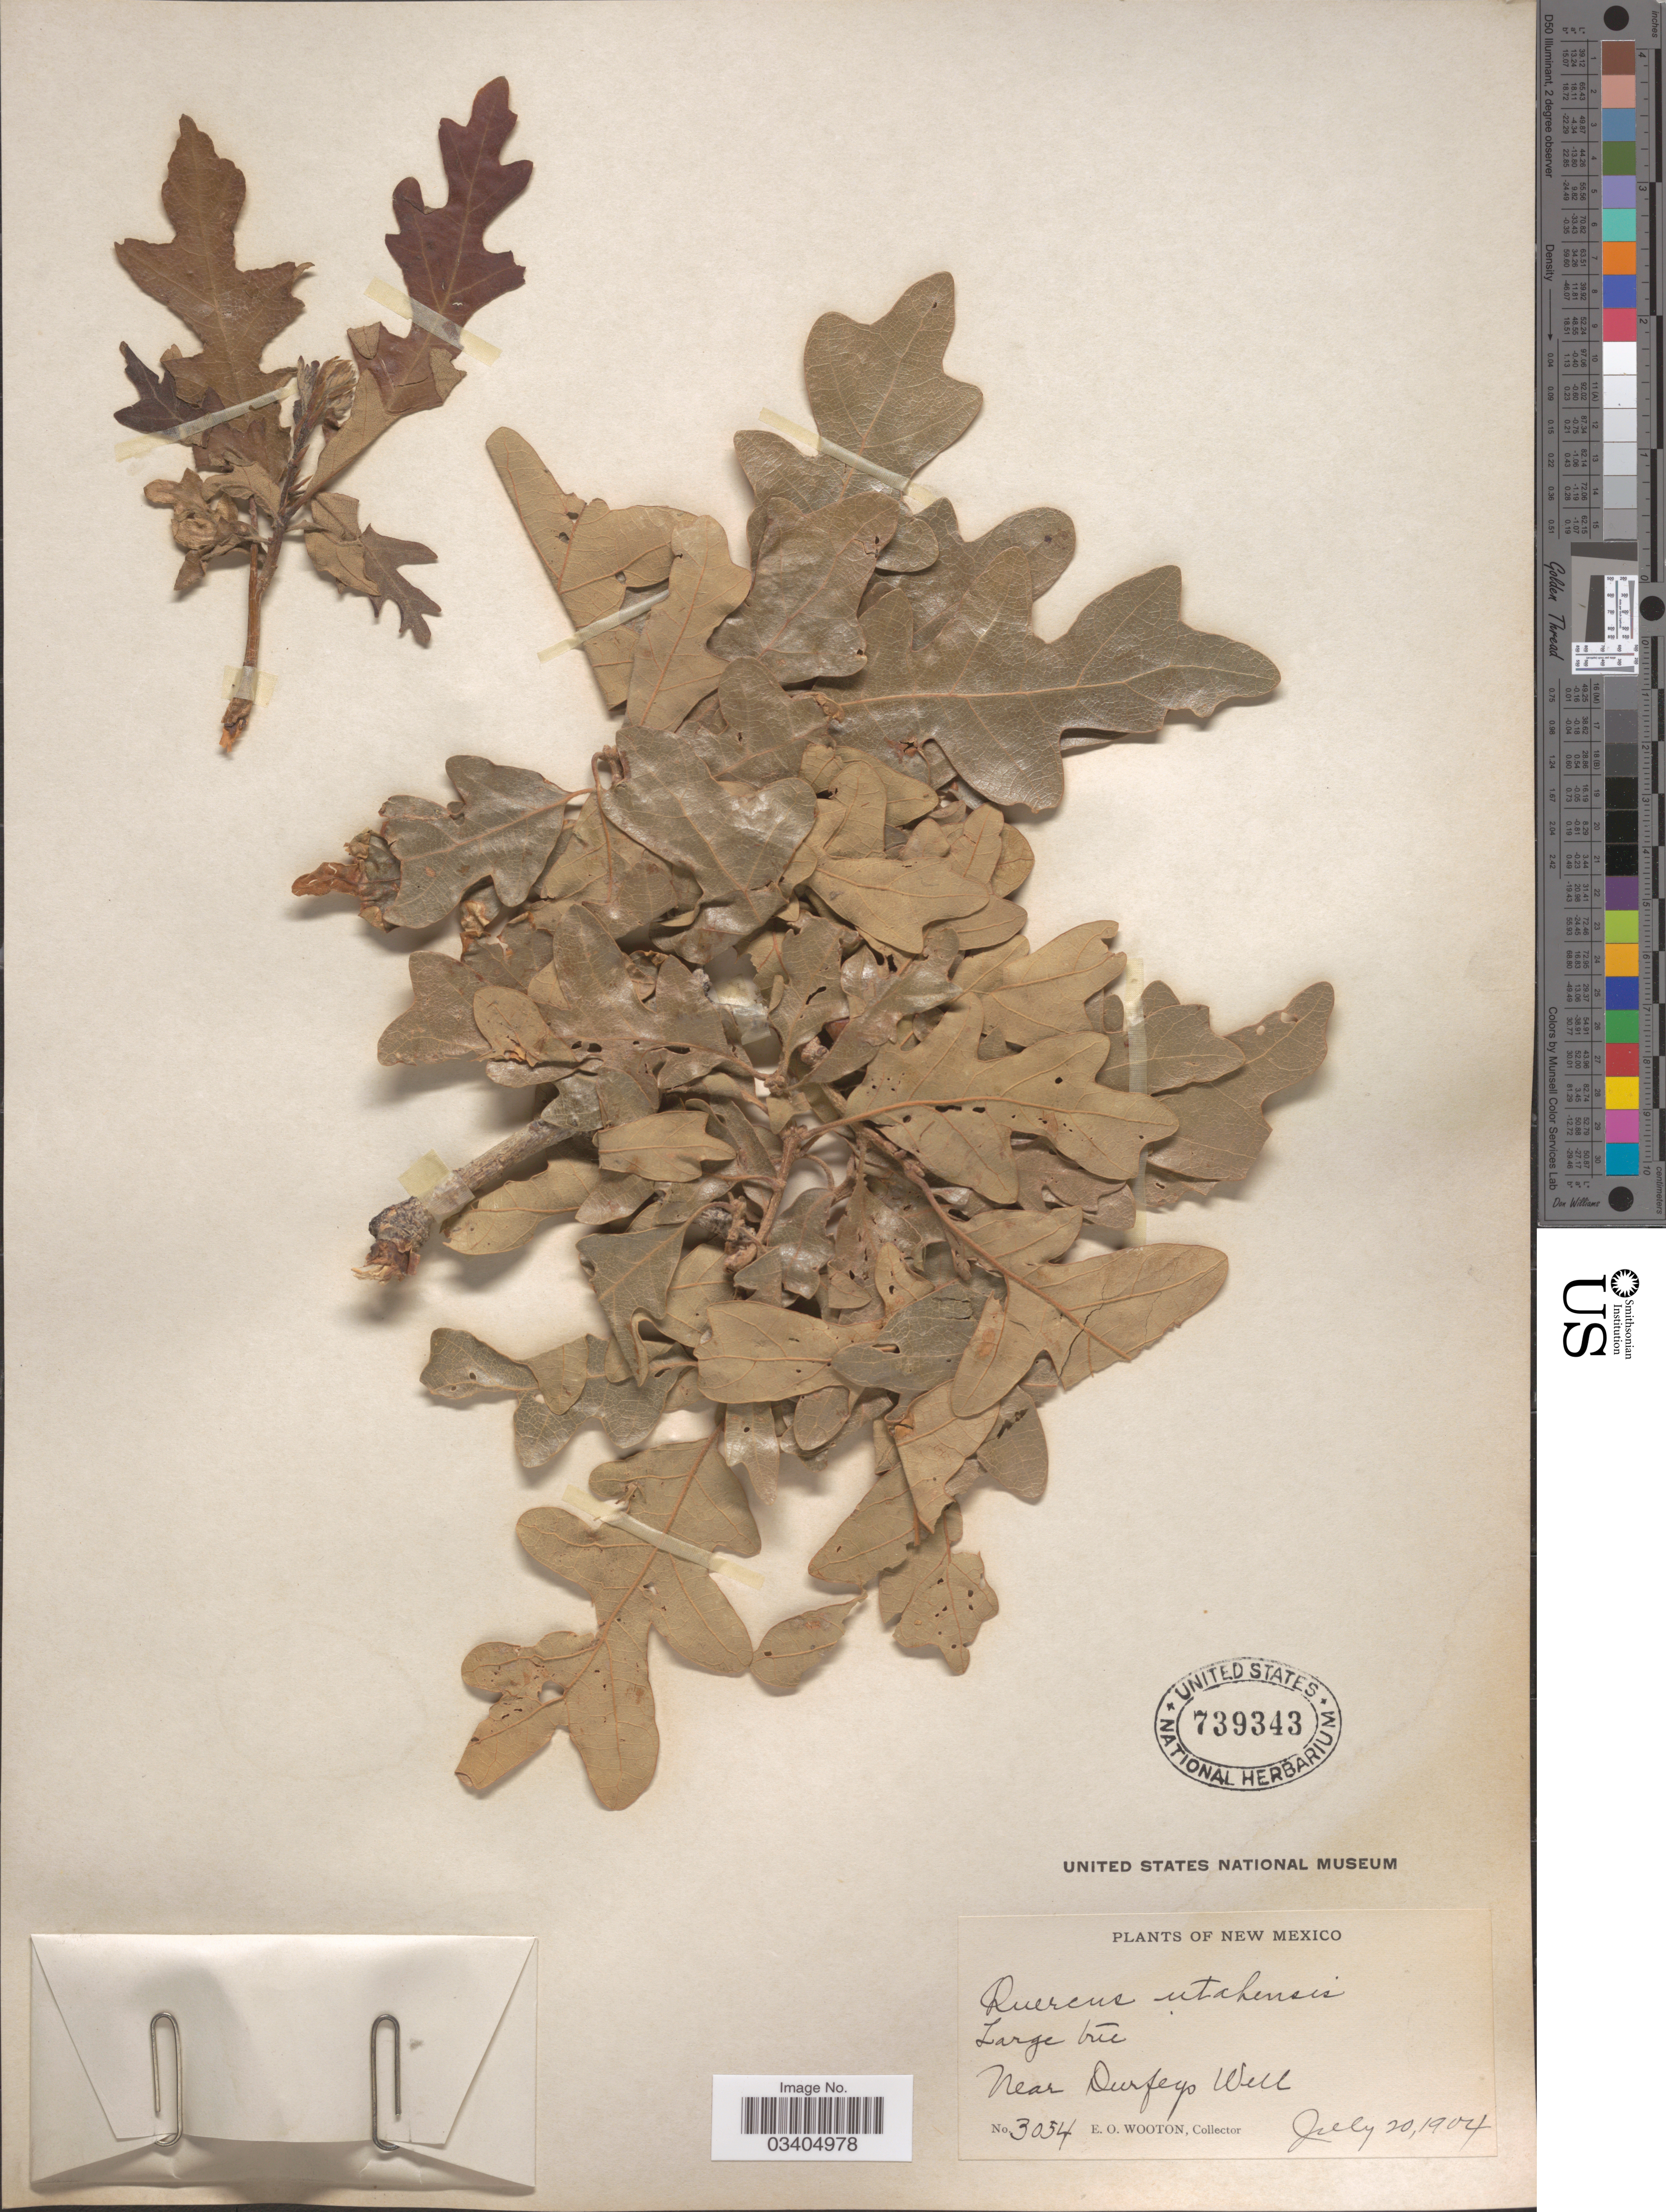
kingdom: Plantae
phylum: Tracheophyta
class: Magnoliopsida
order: Fagales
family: Fagaceae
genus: Quercus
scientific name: Quercus gambelii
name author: Nutt.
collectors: E. O. Wooton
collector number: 3054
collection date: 1904-07-20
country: United States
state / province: New Mexico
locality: Near Durfego Well.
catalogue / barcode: US 739343